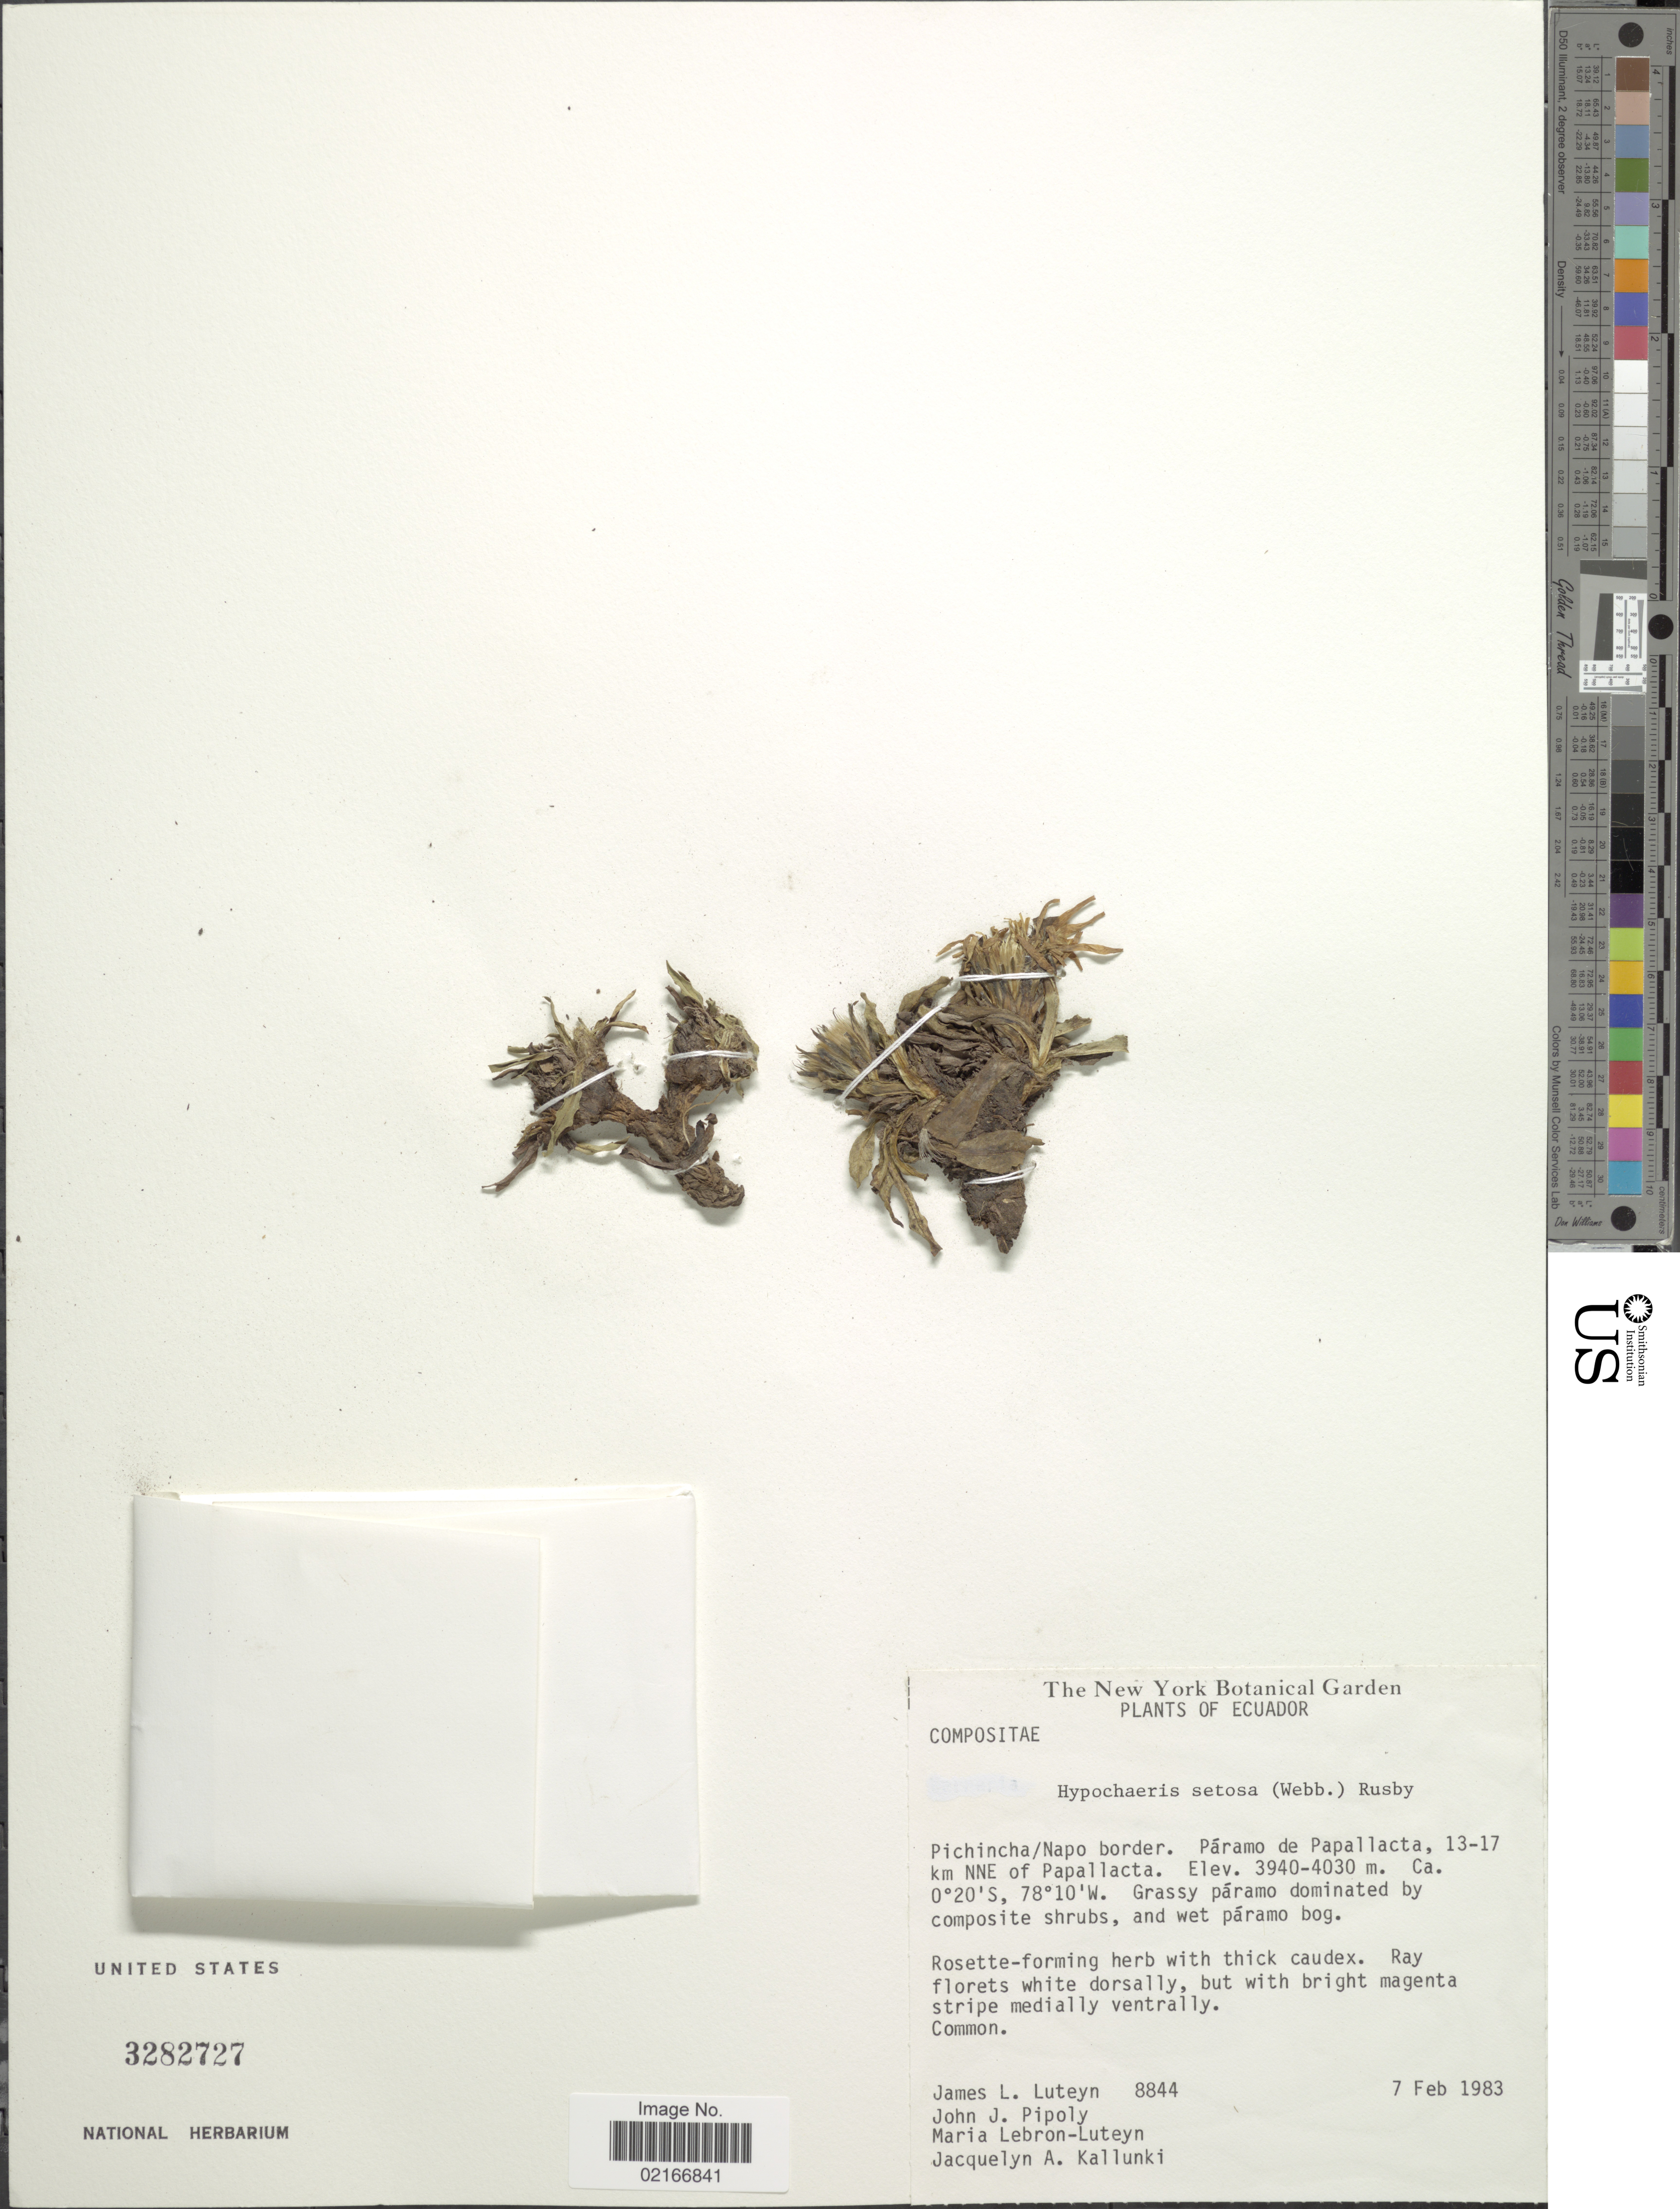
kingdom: Plantae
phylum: Tracheophyta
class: Magnoliopsida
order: Asterales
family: Asteraceae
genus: Hypochaeris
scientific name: Hypochaeris setosa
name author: Formánek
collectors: J. L. Luteyn, J. J. Pipoly, M. L. Lebrón-Luteyn & J. Kallunki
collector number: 8844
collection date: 1983-02-07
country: Ecuador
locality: Pichincha/Napo border. Páramo de Papallacta, 13-17 km NNE of Papallacta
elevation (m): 3940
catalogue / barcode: US 3282727